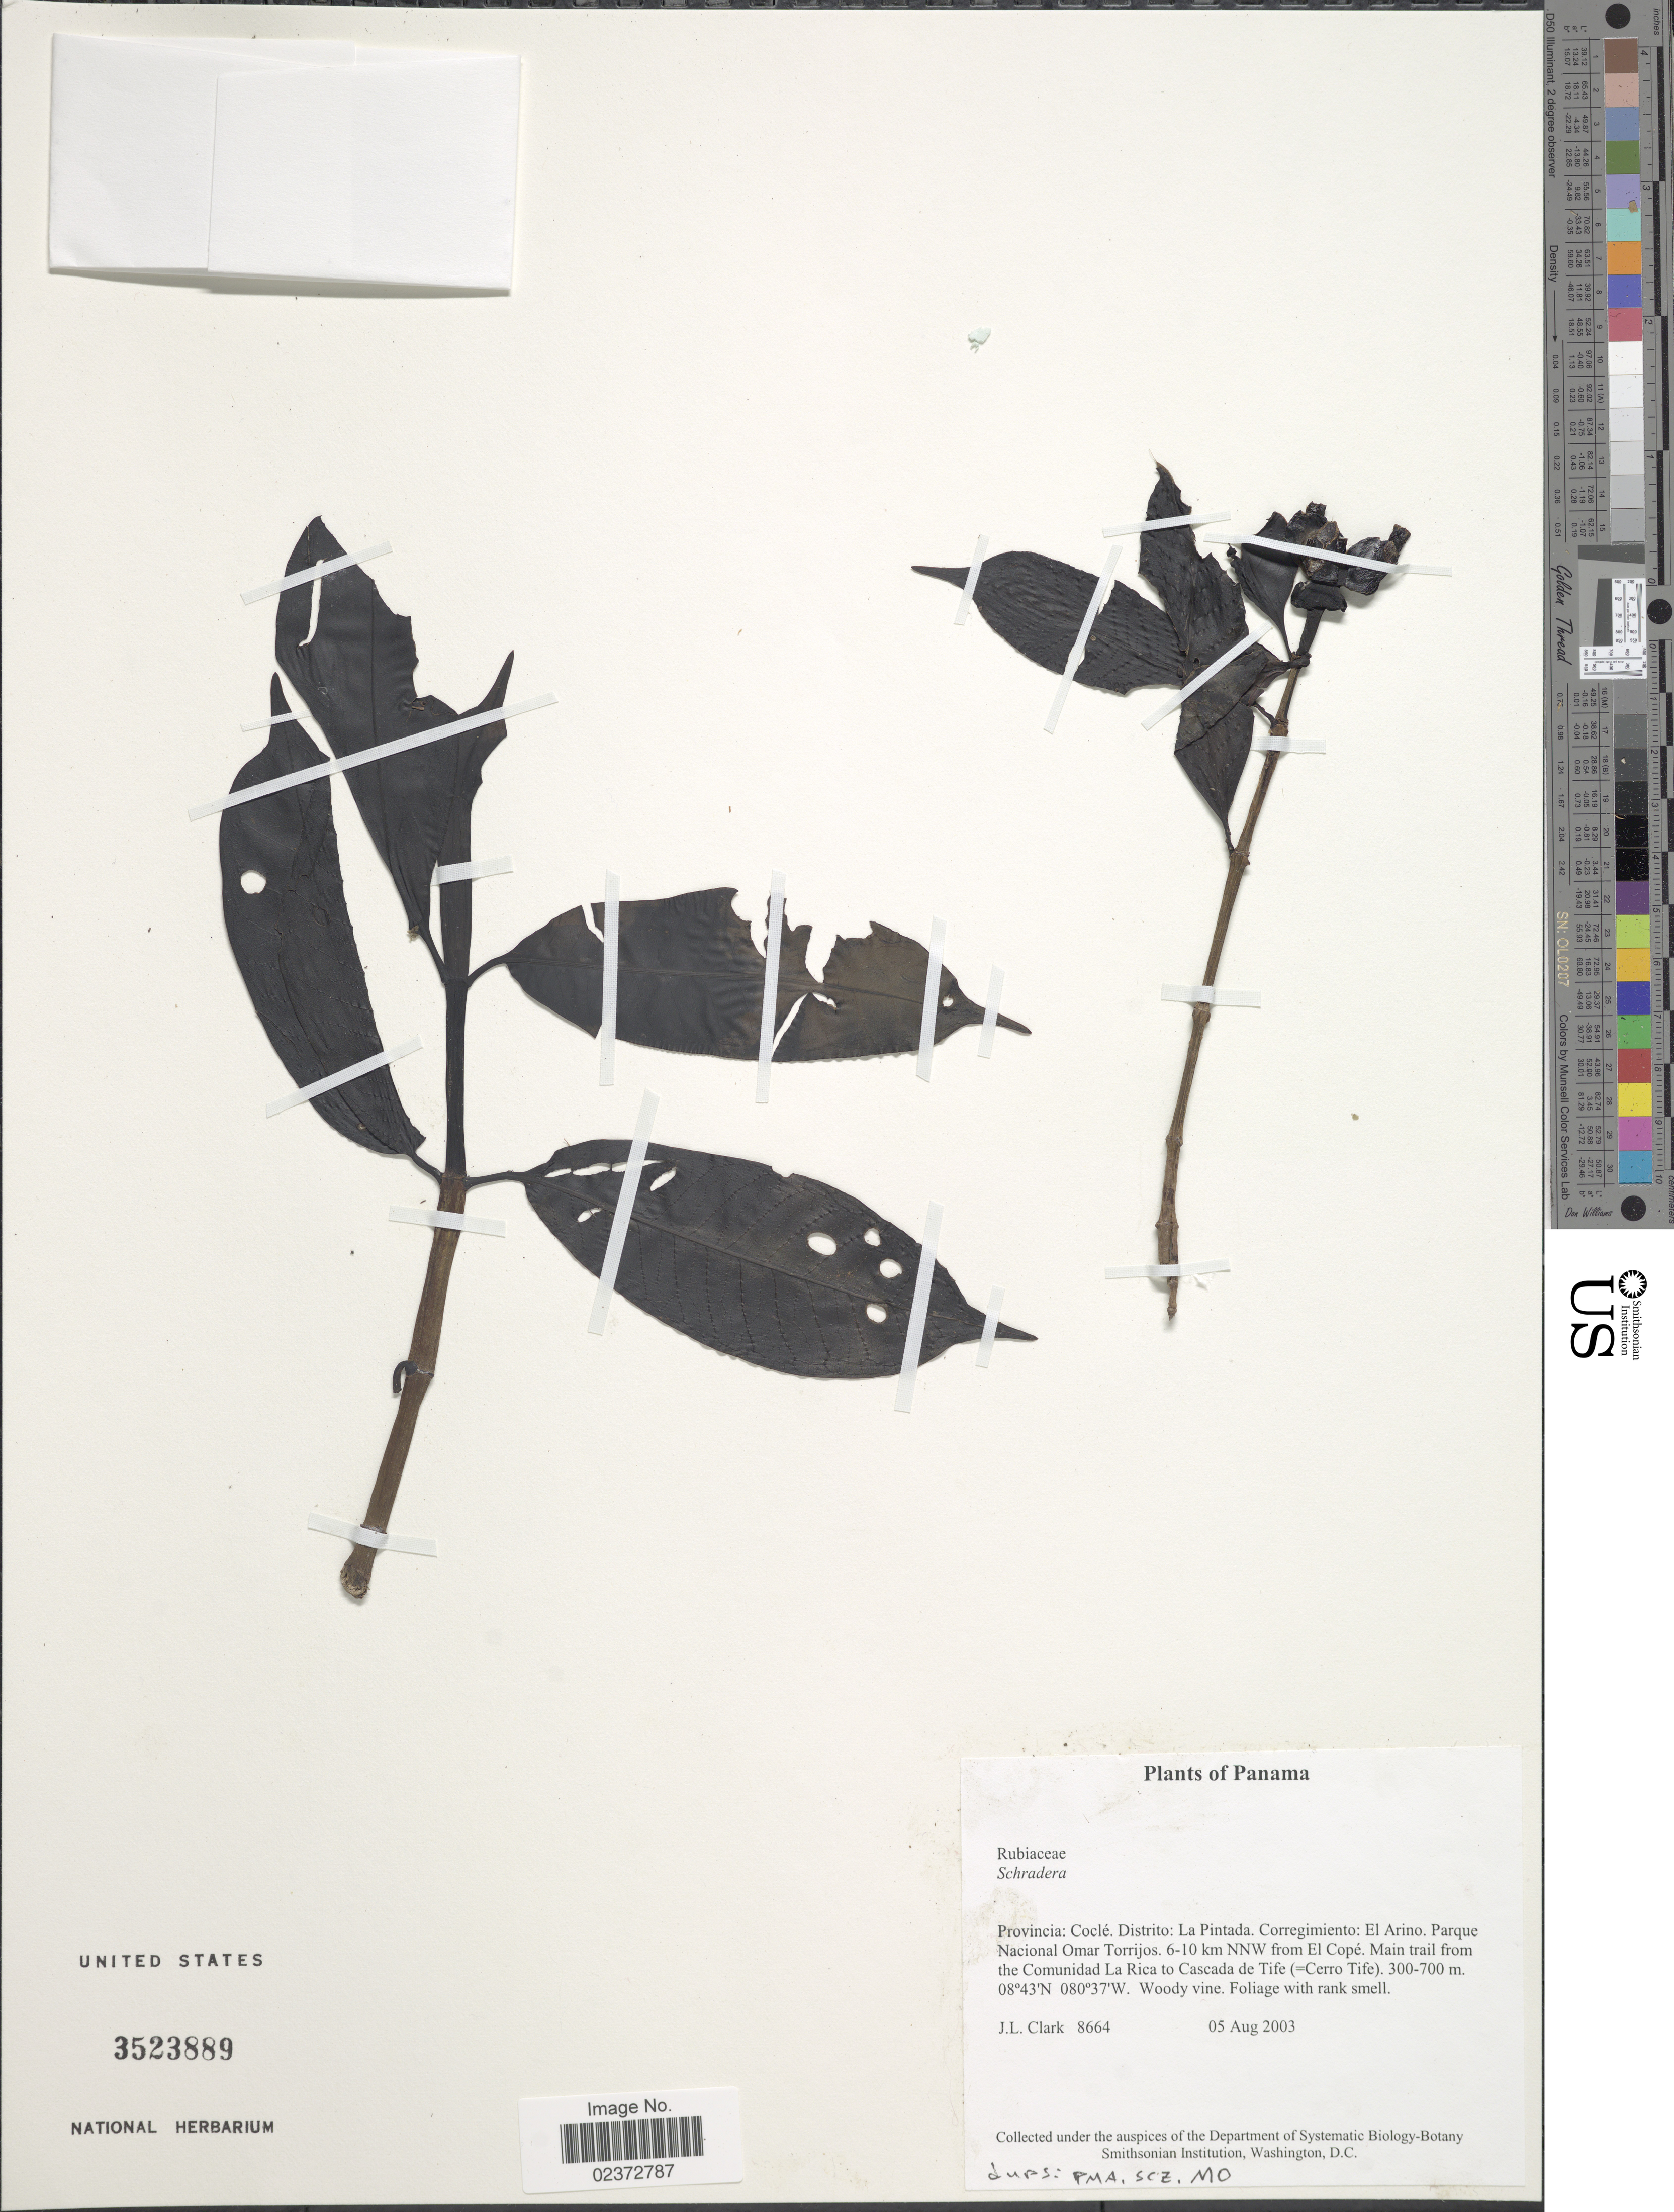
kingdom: Plantae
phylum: Tracheophyta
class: Magnoliopsida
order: Gentianales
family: Rubiaceae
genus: Schradera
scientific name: Schradera sp.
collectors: J. L. Clark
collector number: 8664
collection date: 2003-08-05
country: Panama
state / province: Coclé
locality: Distrito: La Ointada. Corregimiento: El Arino, Parque Nacional Omar Torrijos. 6-10 k m NNW from El Copé. Main trail from the Comunidad La Rica to Cascada de Tife (=Cerro Tife)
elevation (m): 300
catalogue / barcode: US 3523889